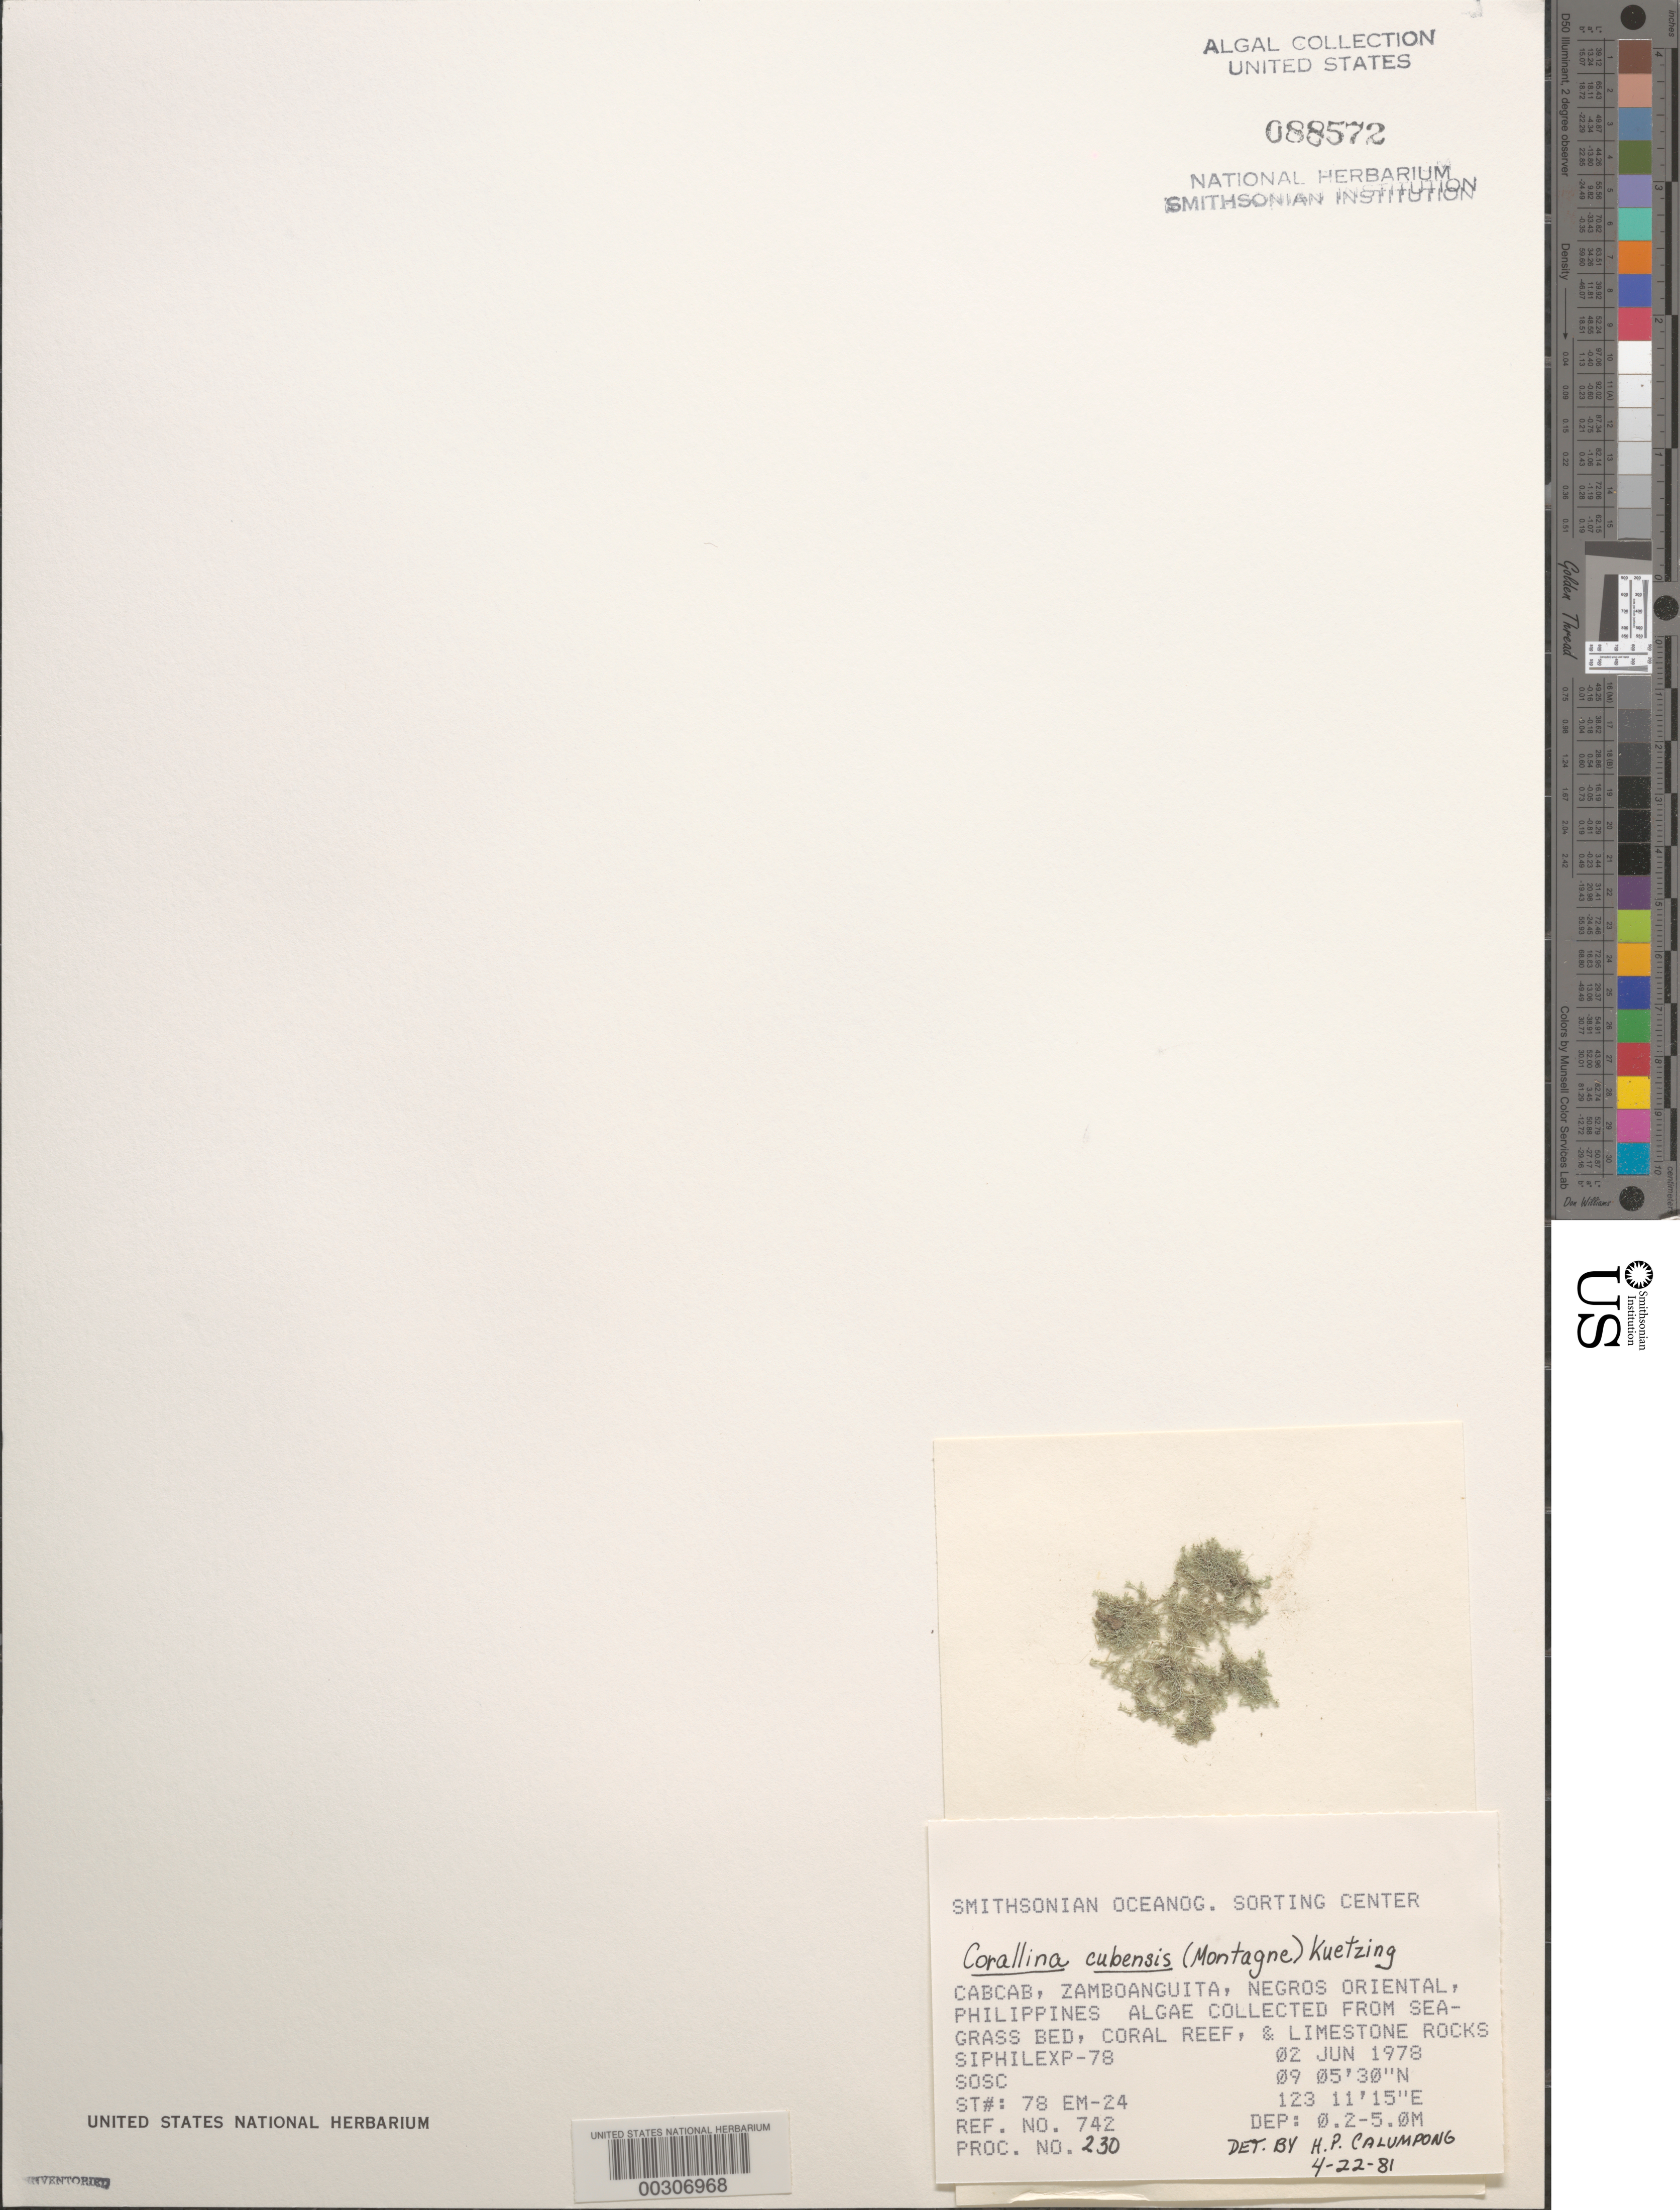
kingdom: Plantae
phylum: Rhodophyta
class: Florideophyceae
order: Corallinales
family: Corallinaceae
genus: Jania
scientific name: Jania cubensis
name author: Mont. ex Kütz.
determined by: Algae name updating Project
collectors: SOSC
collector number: Station 78 Em-24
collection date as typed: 02 Jun 1978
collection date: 1978-06-02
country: Philippines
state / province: Central Visayas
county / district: Negros Oriental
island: Negros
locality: Cabcab, Zamboanguita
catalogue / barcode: US 88572